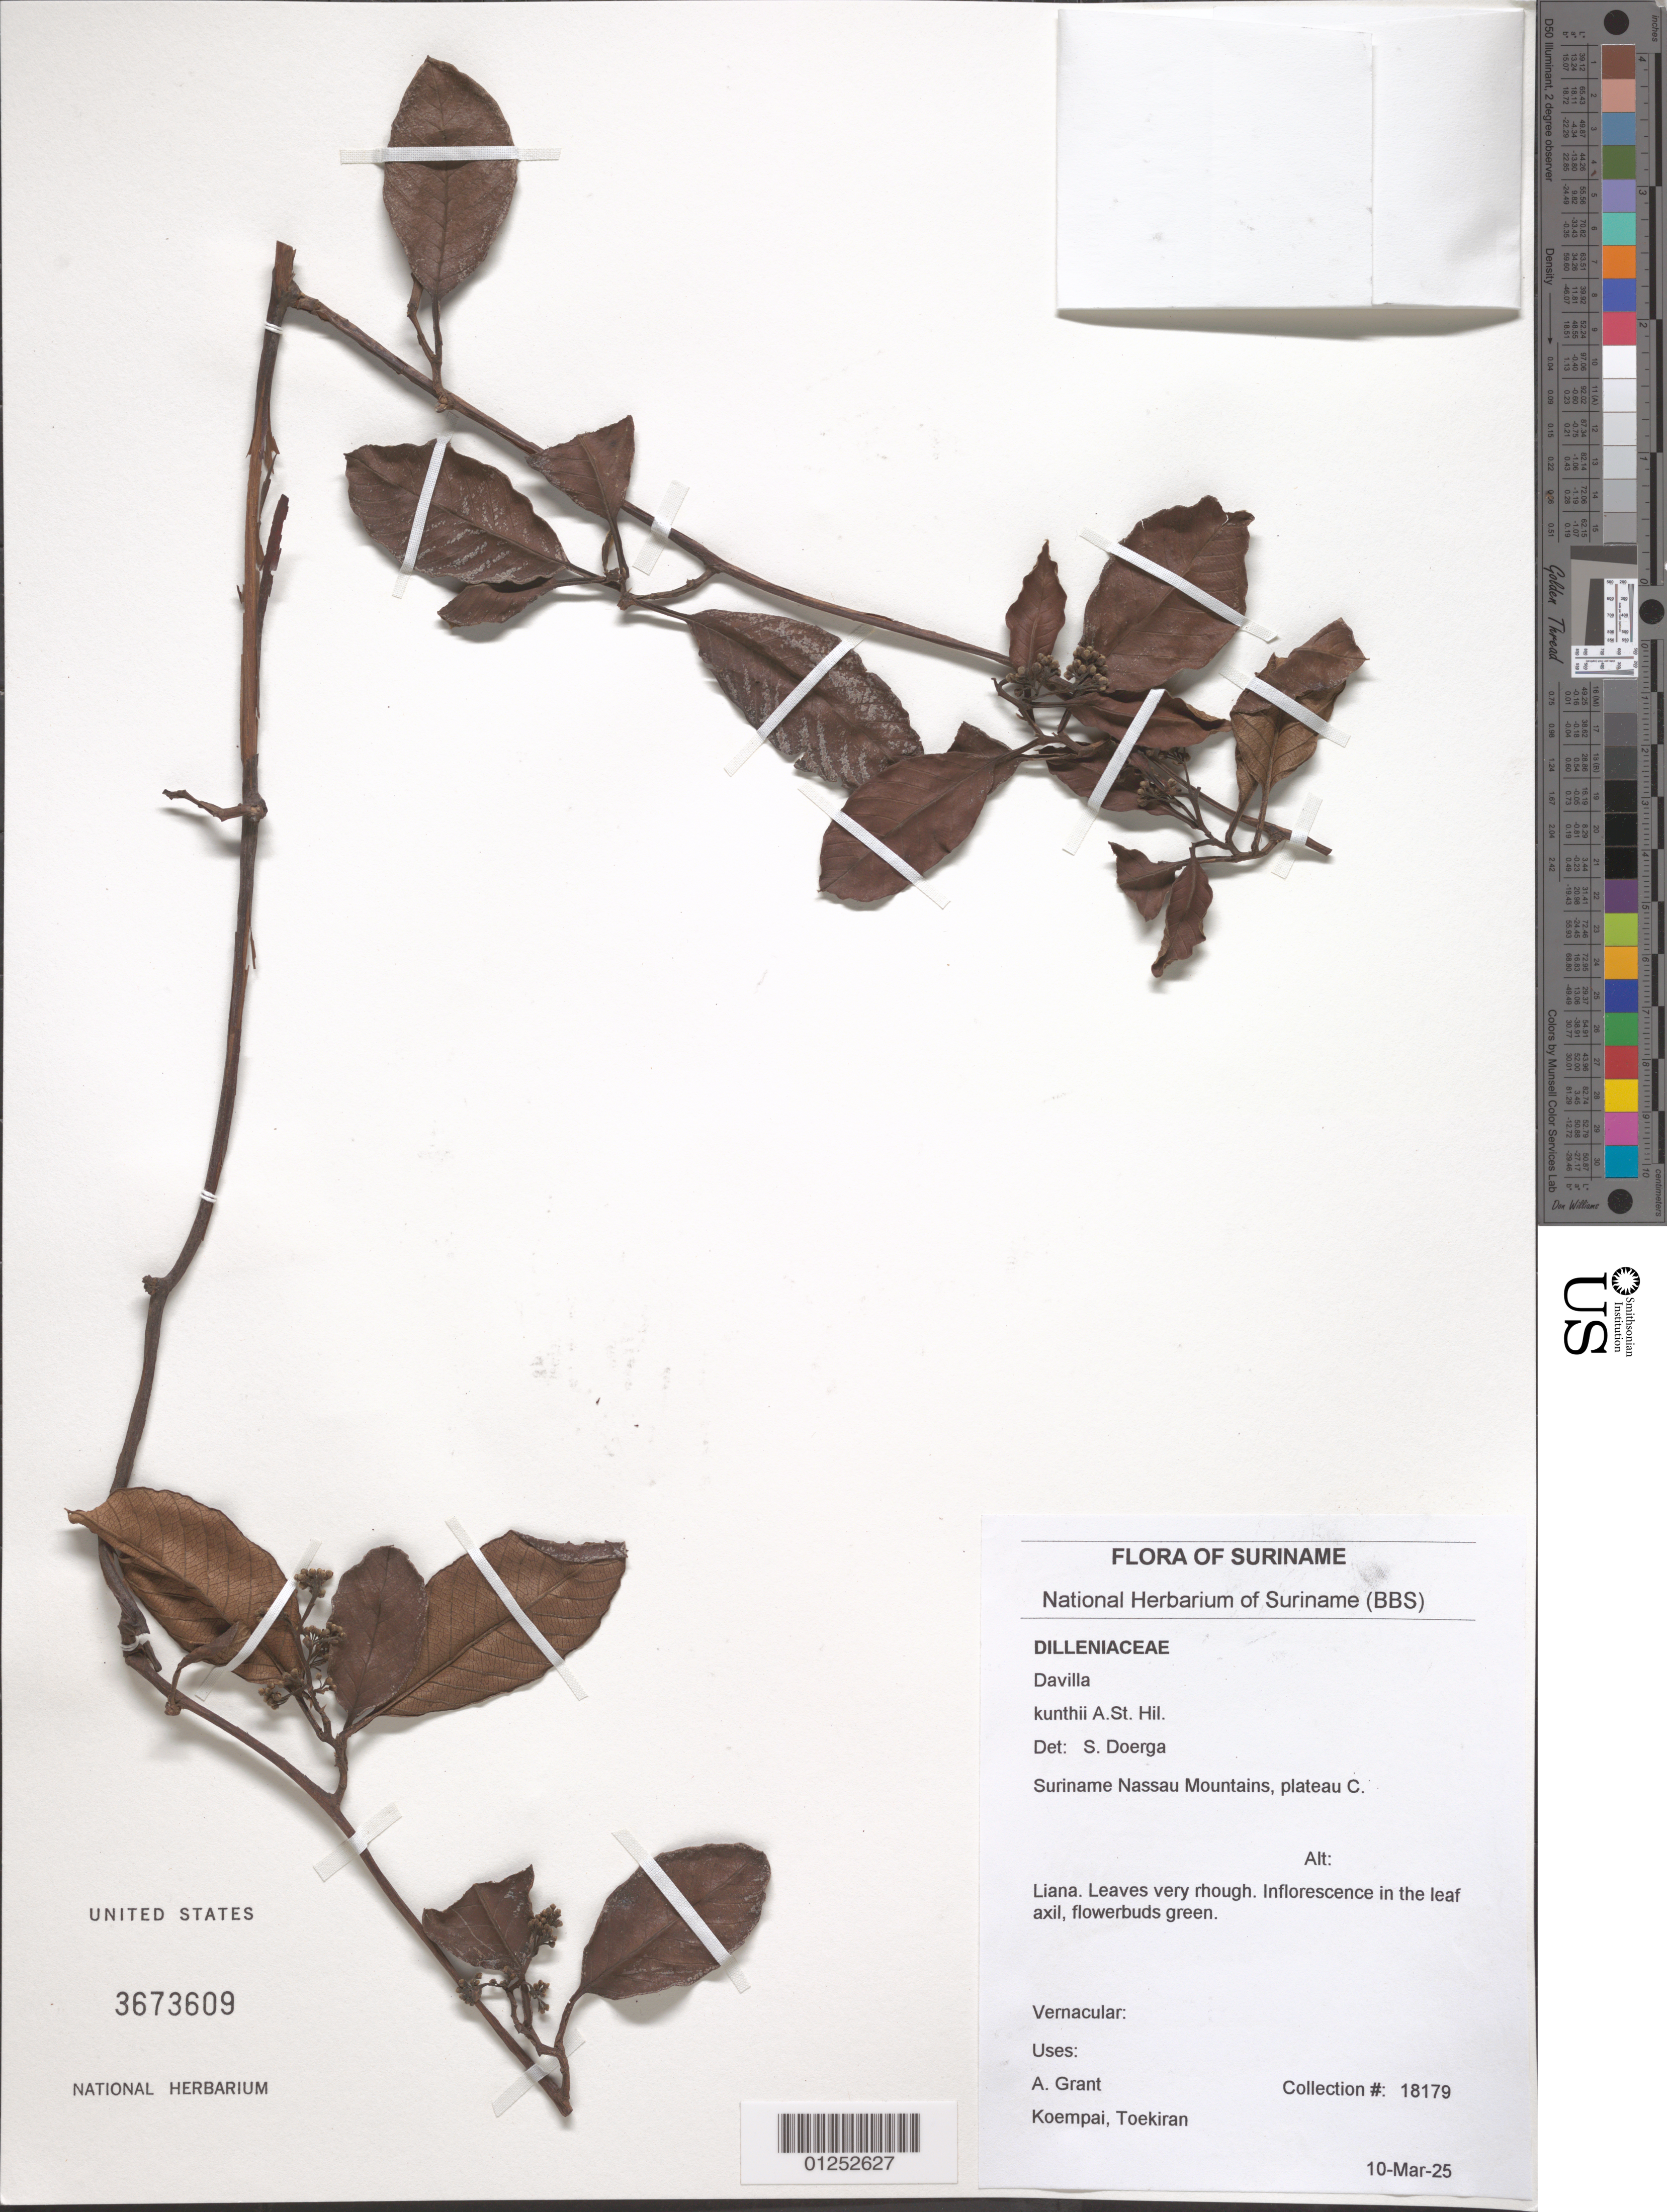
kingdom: Plantae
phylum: Tracheophyta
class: Magnoliopsida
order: Dilleniales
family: Dilleniaceae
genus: Davilla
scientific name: Davilla kunthii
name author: A. St.-Hil.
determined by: Doerga, S.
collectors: A. Grant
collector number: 18179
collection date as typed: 10-Mar-25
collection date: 2010-03-25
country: Suriname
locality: Nassau Mountains, plateau C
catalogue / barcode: US 3673609